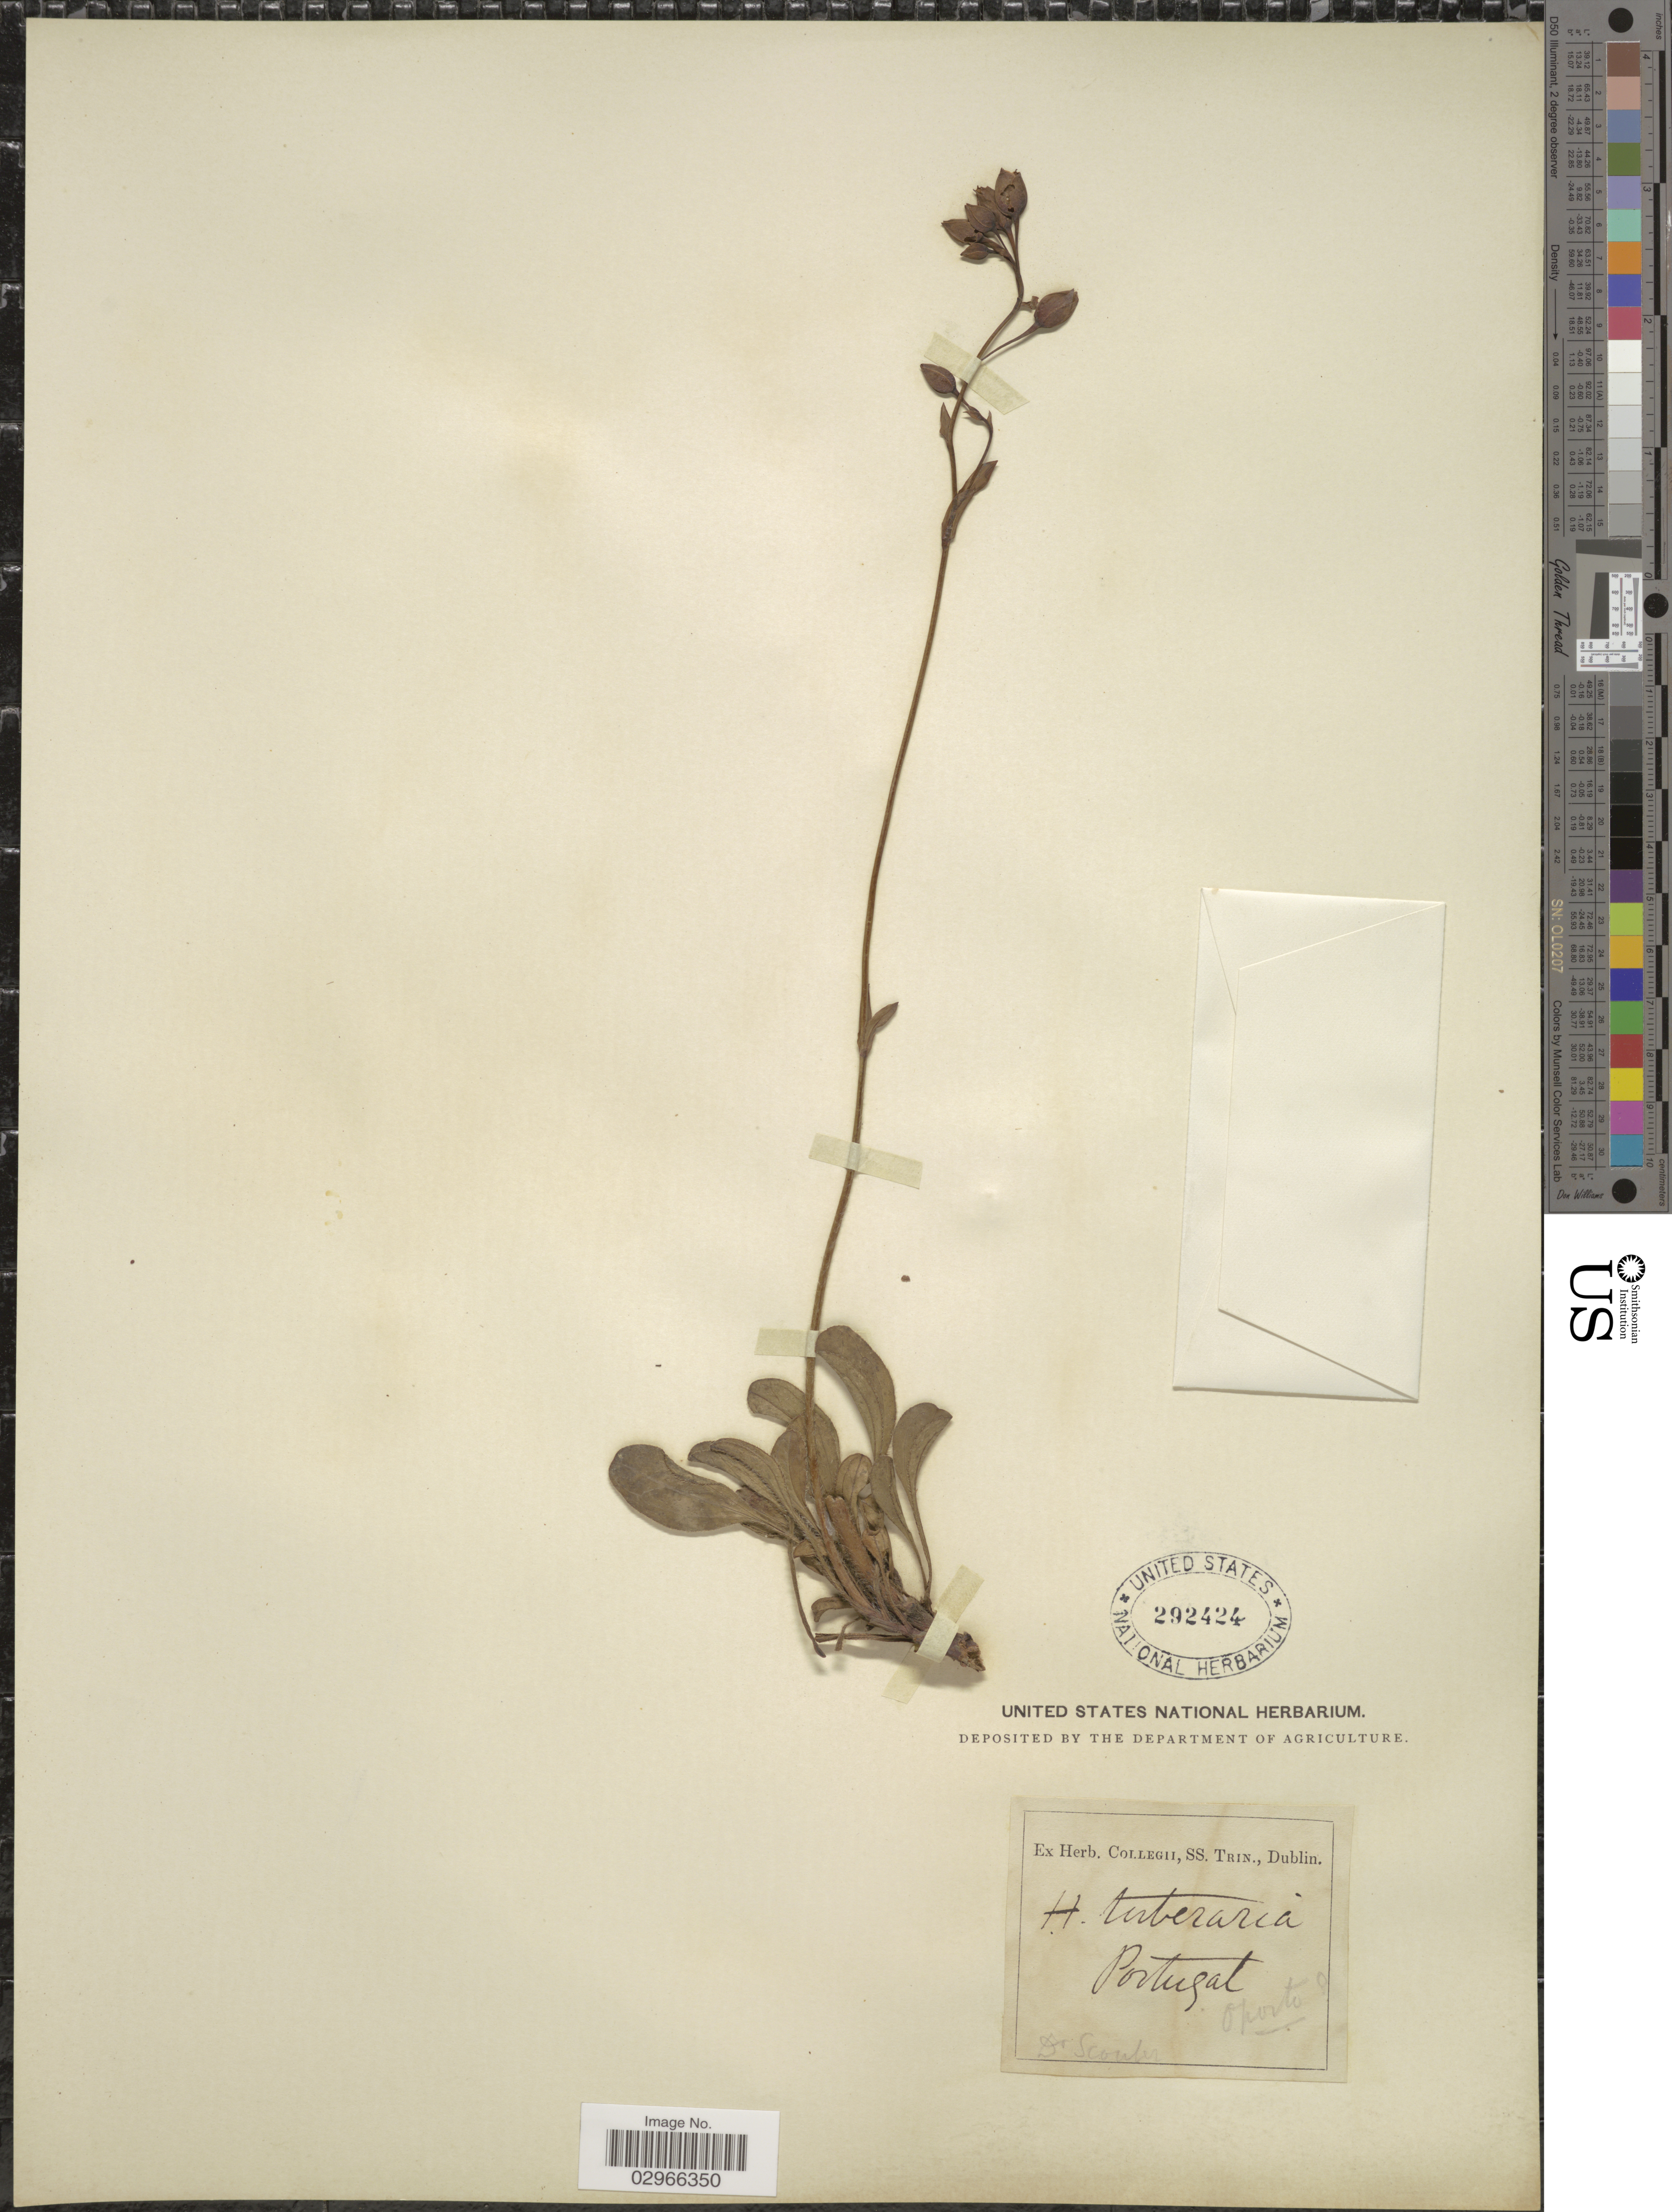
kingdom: Plantae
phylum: Tracheophyta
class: Magnoliopsida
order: Malvales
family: Cistaceae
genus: Helianthemum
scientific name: Helianthemum tuberaria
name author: (L.) Mill.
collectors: Sconber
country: Portugal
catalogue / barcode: US 292424